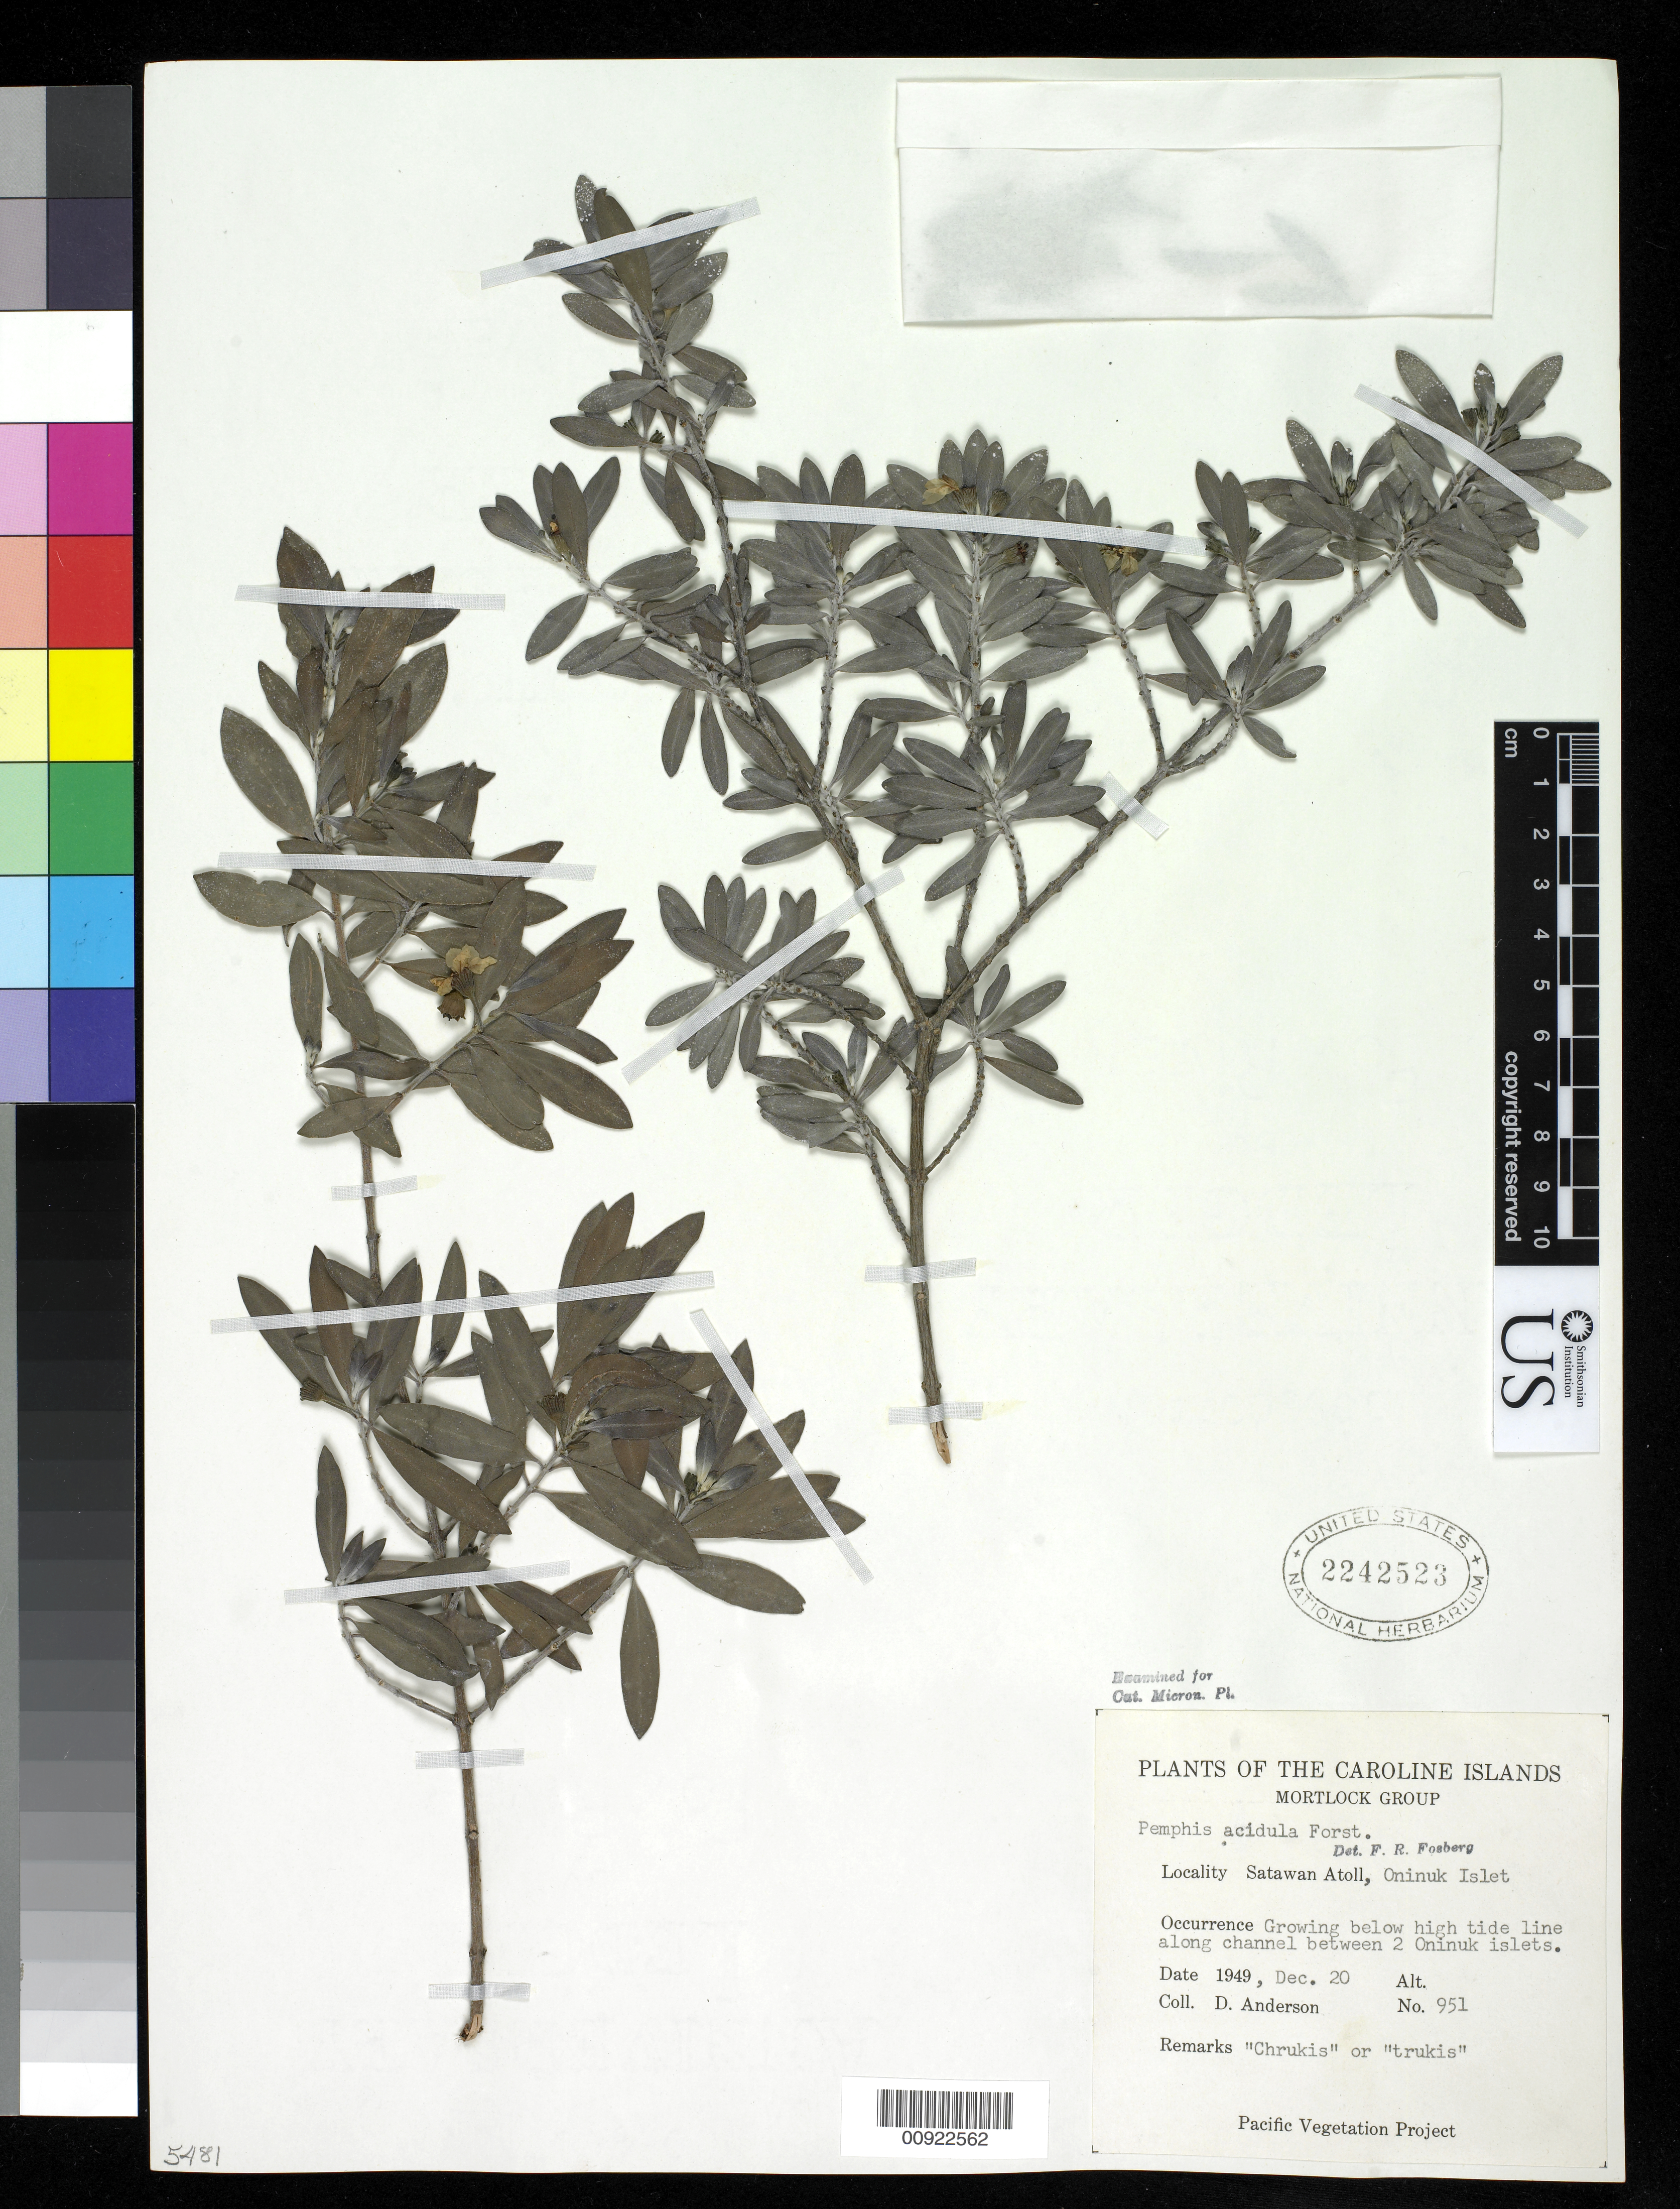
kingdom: Plantae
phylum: Tracheophyta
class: Magnoliopsida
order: Myrtales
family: Lythraceae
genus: Pemphis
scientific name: Pemphis acidula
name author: J.R. Forst. & G. Forst.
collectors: D. Anderson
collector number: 951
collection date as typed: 20 Dec 1949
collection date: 1949-12-20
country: Micronesia, Federated States of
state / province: Truk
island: Satawan Atoll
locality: Oninuk Islet.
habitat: Growing below high tide line along channel between 2 Oninuk islets.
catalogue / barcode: US 2242523